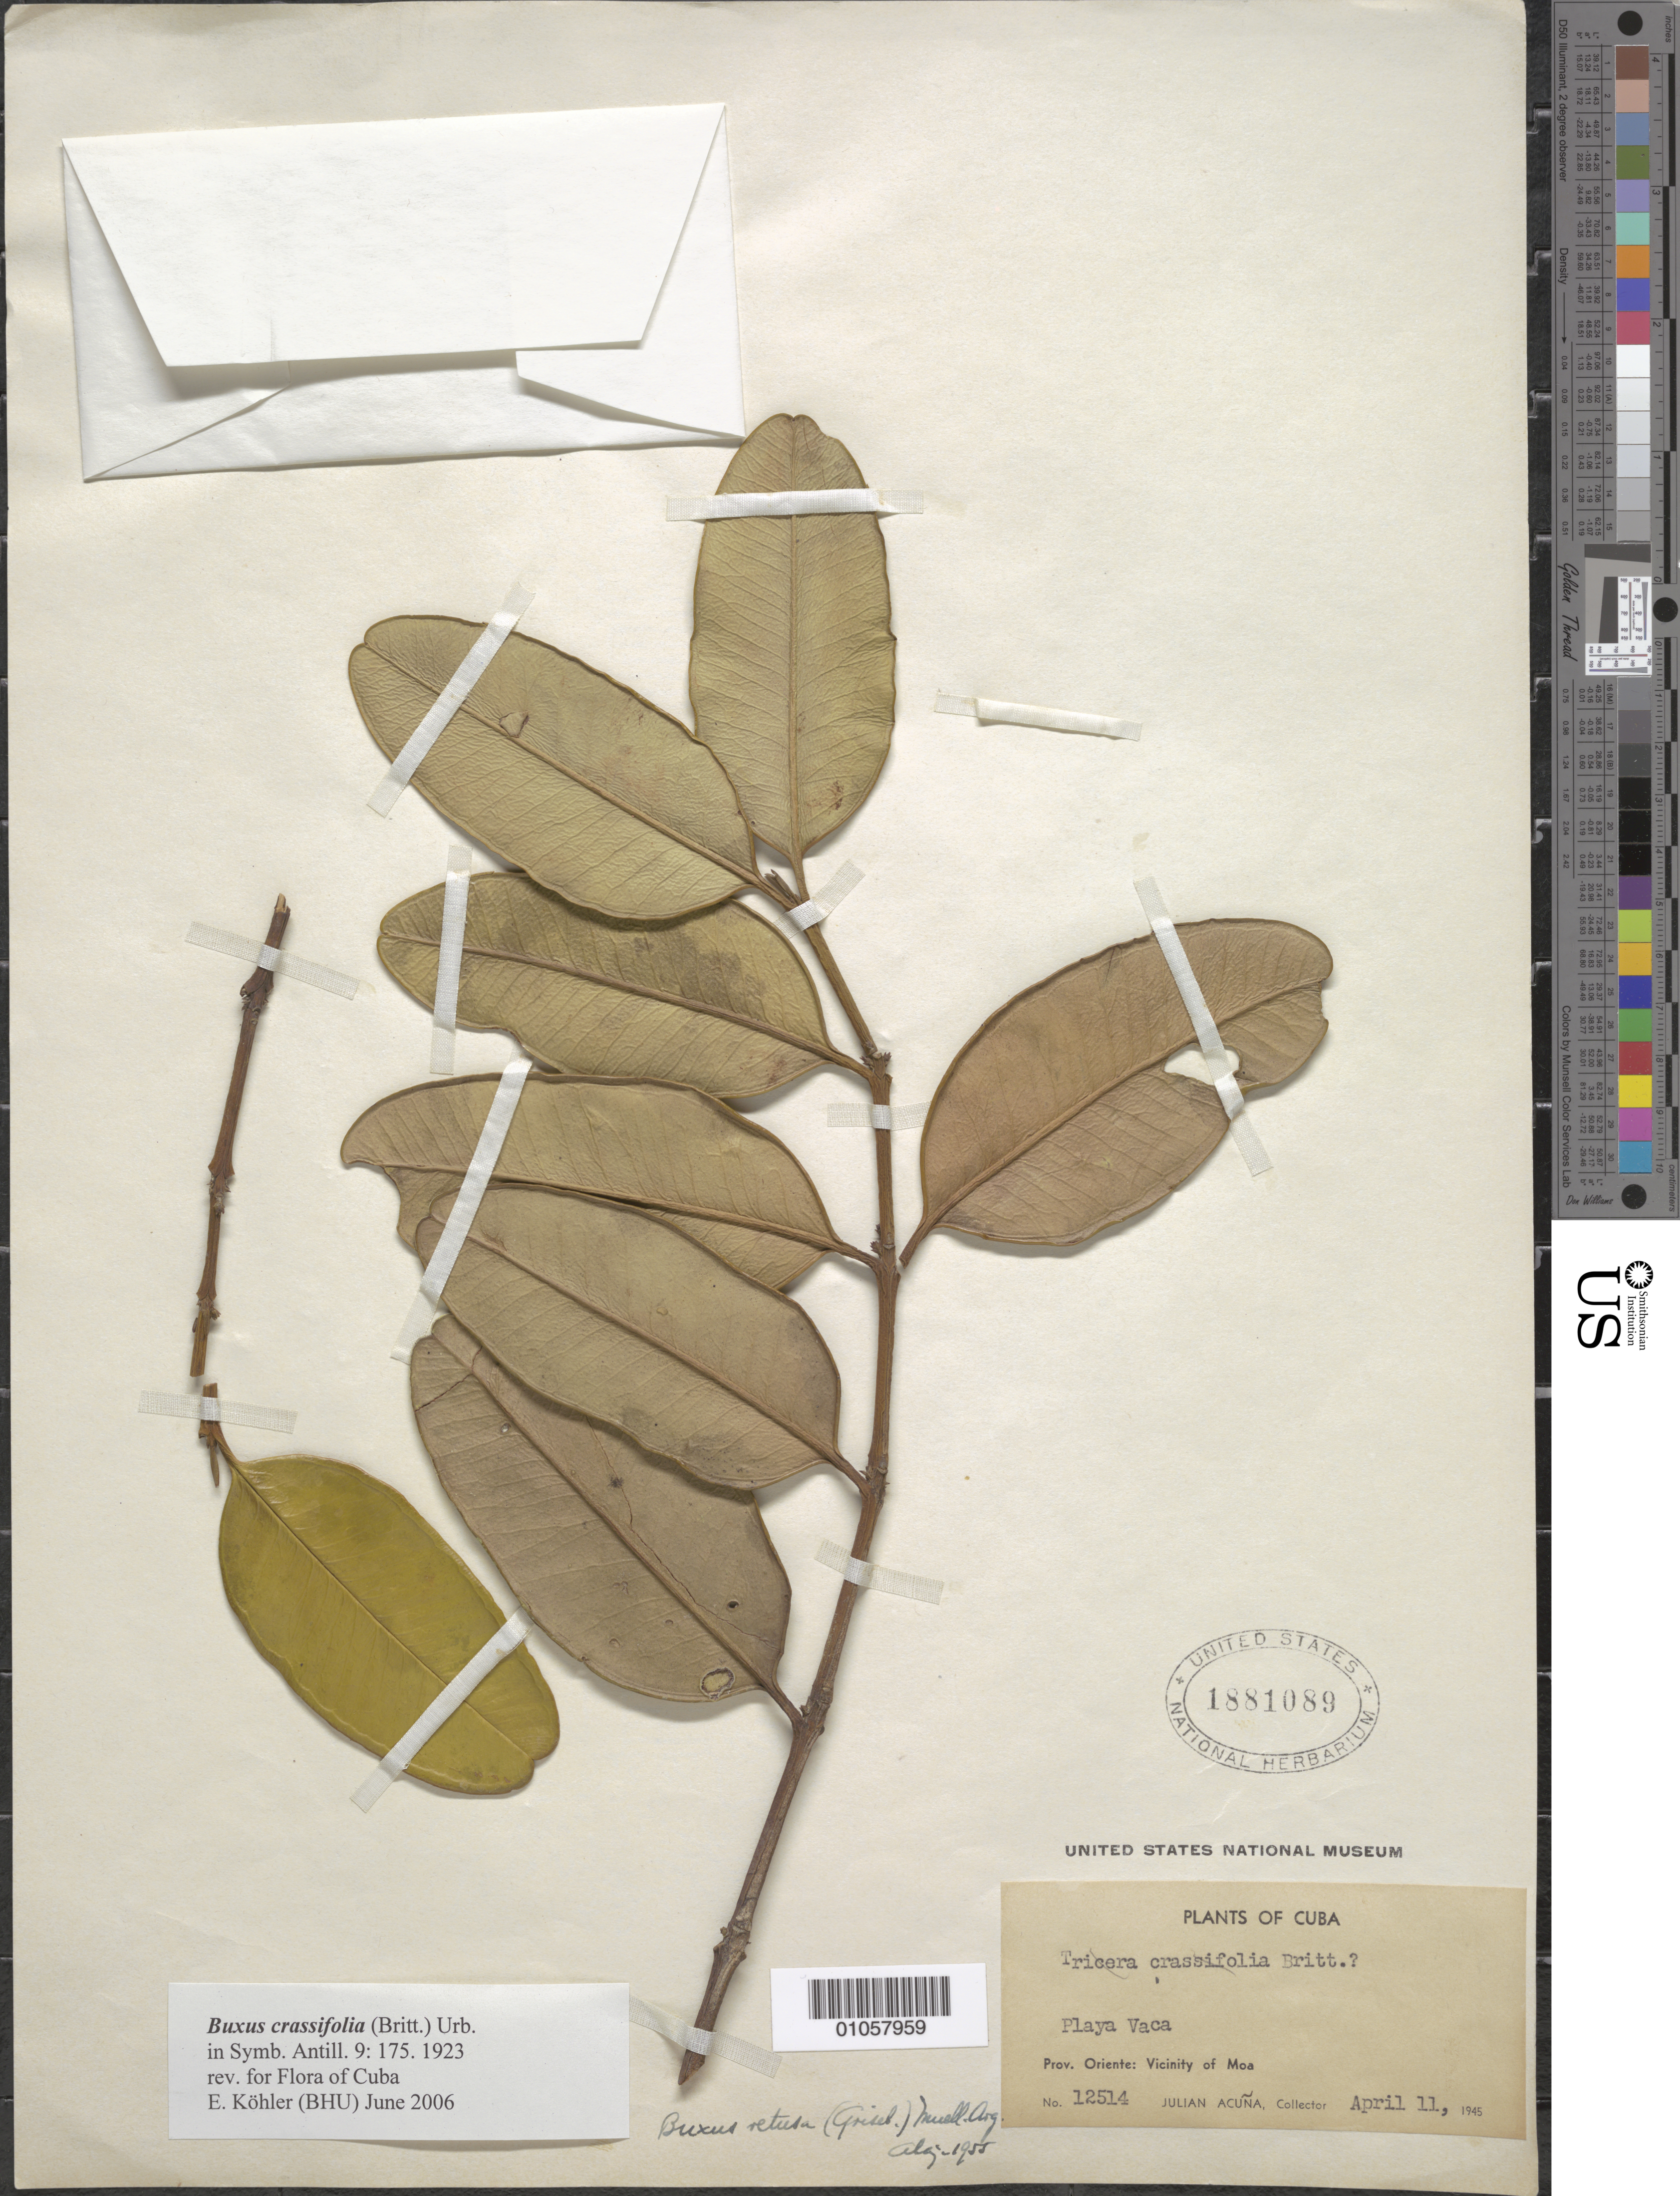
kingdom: Plantae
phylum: Tracheophyta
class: Magnoliopsida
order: Buxales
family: Buxaceae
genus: Buxus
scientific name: Buxus crassifolia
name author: Urb.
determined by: Kohler, E.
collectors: J. Acuña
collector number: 12514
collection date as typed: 11 Apr 1945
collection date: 1945-04-11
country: Cuba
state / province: Holguín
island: Cuba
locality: Moa vicinity; Playa Vaca [Oriente]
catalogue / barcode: US 1881089